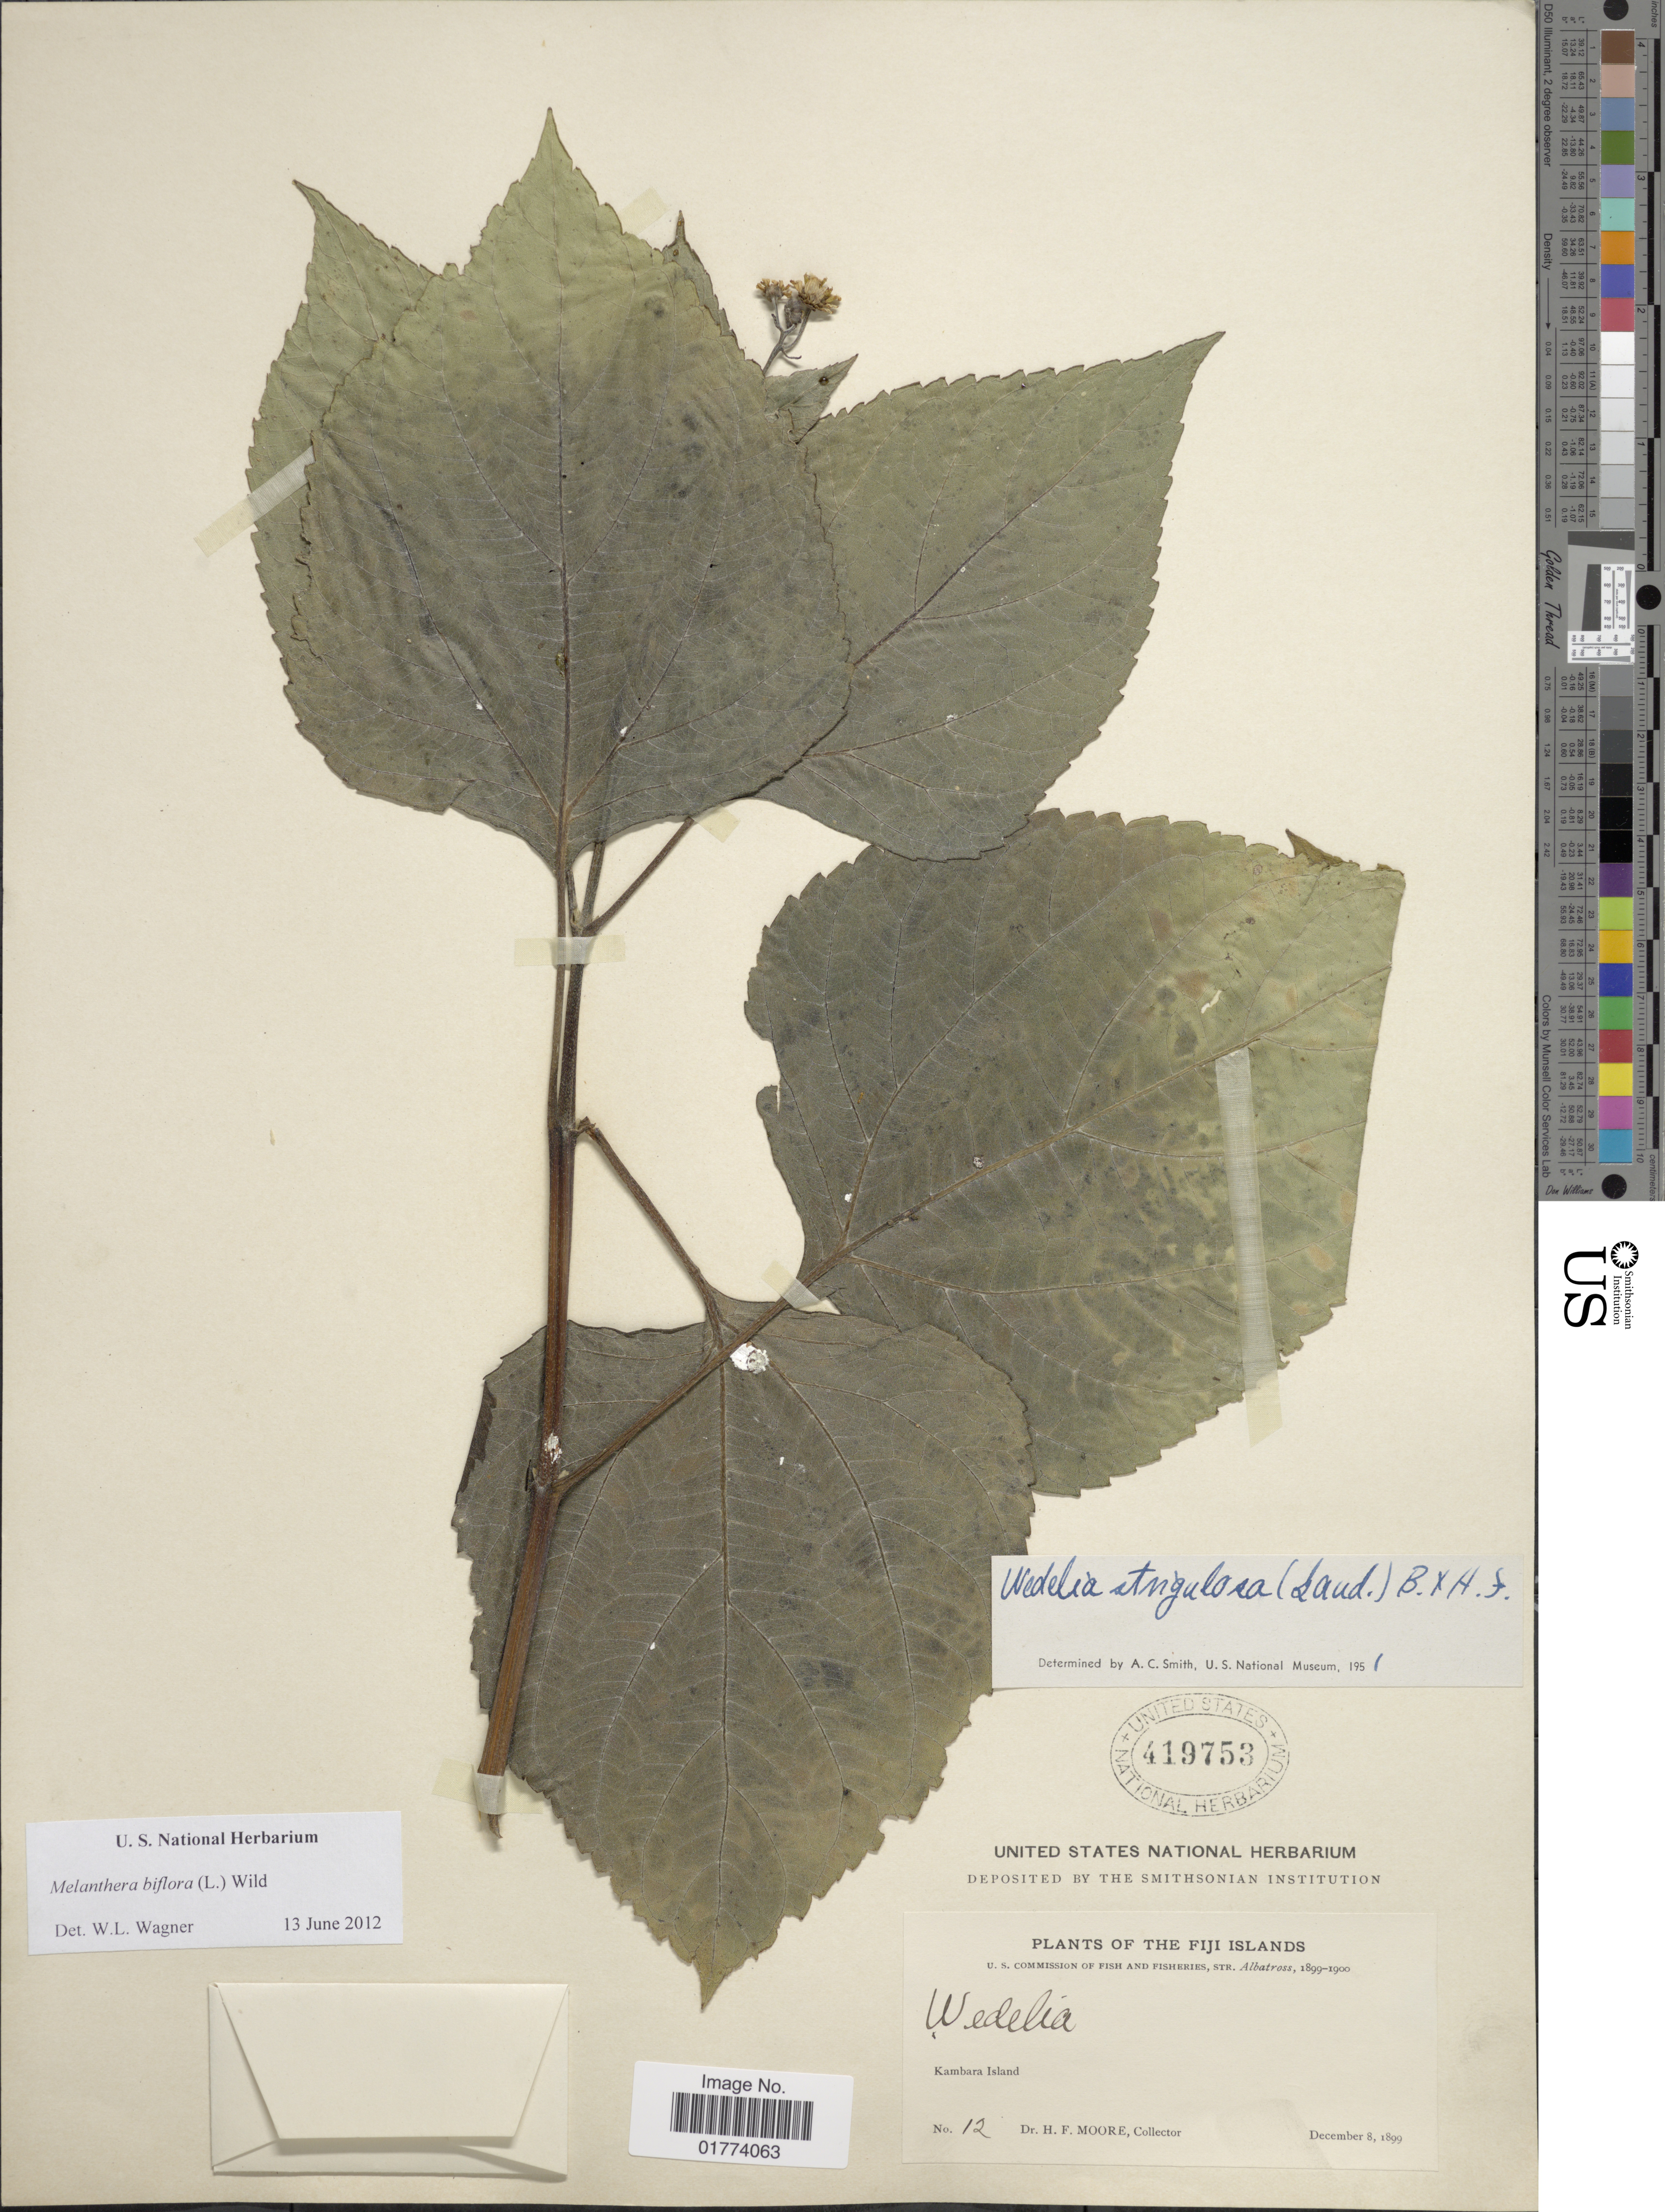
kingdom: Plantae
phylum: Tracheophyta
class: Magnoliopsida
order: Asterales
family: Asteraceae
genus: Wollastonia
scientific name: Wollastonia biflora var. biflora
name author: (L.) DC.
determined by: Wagner, W. L., (BOT), Smithsonian Institution - National Museum of Natural History (UNITED STATES)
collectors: H. F. Moore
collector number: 12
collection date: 1899-12-08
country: Fiji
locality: Kambara Island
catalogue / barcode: US 419753